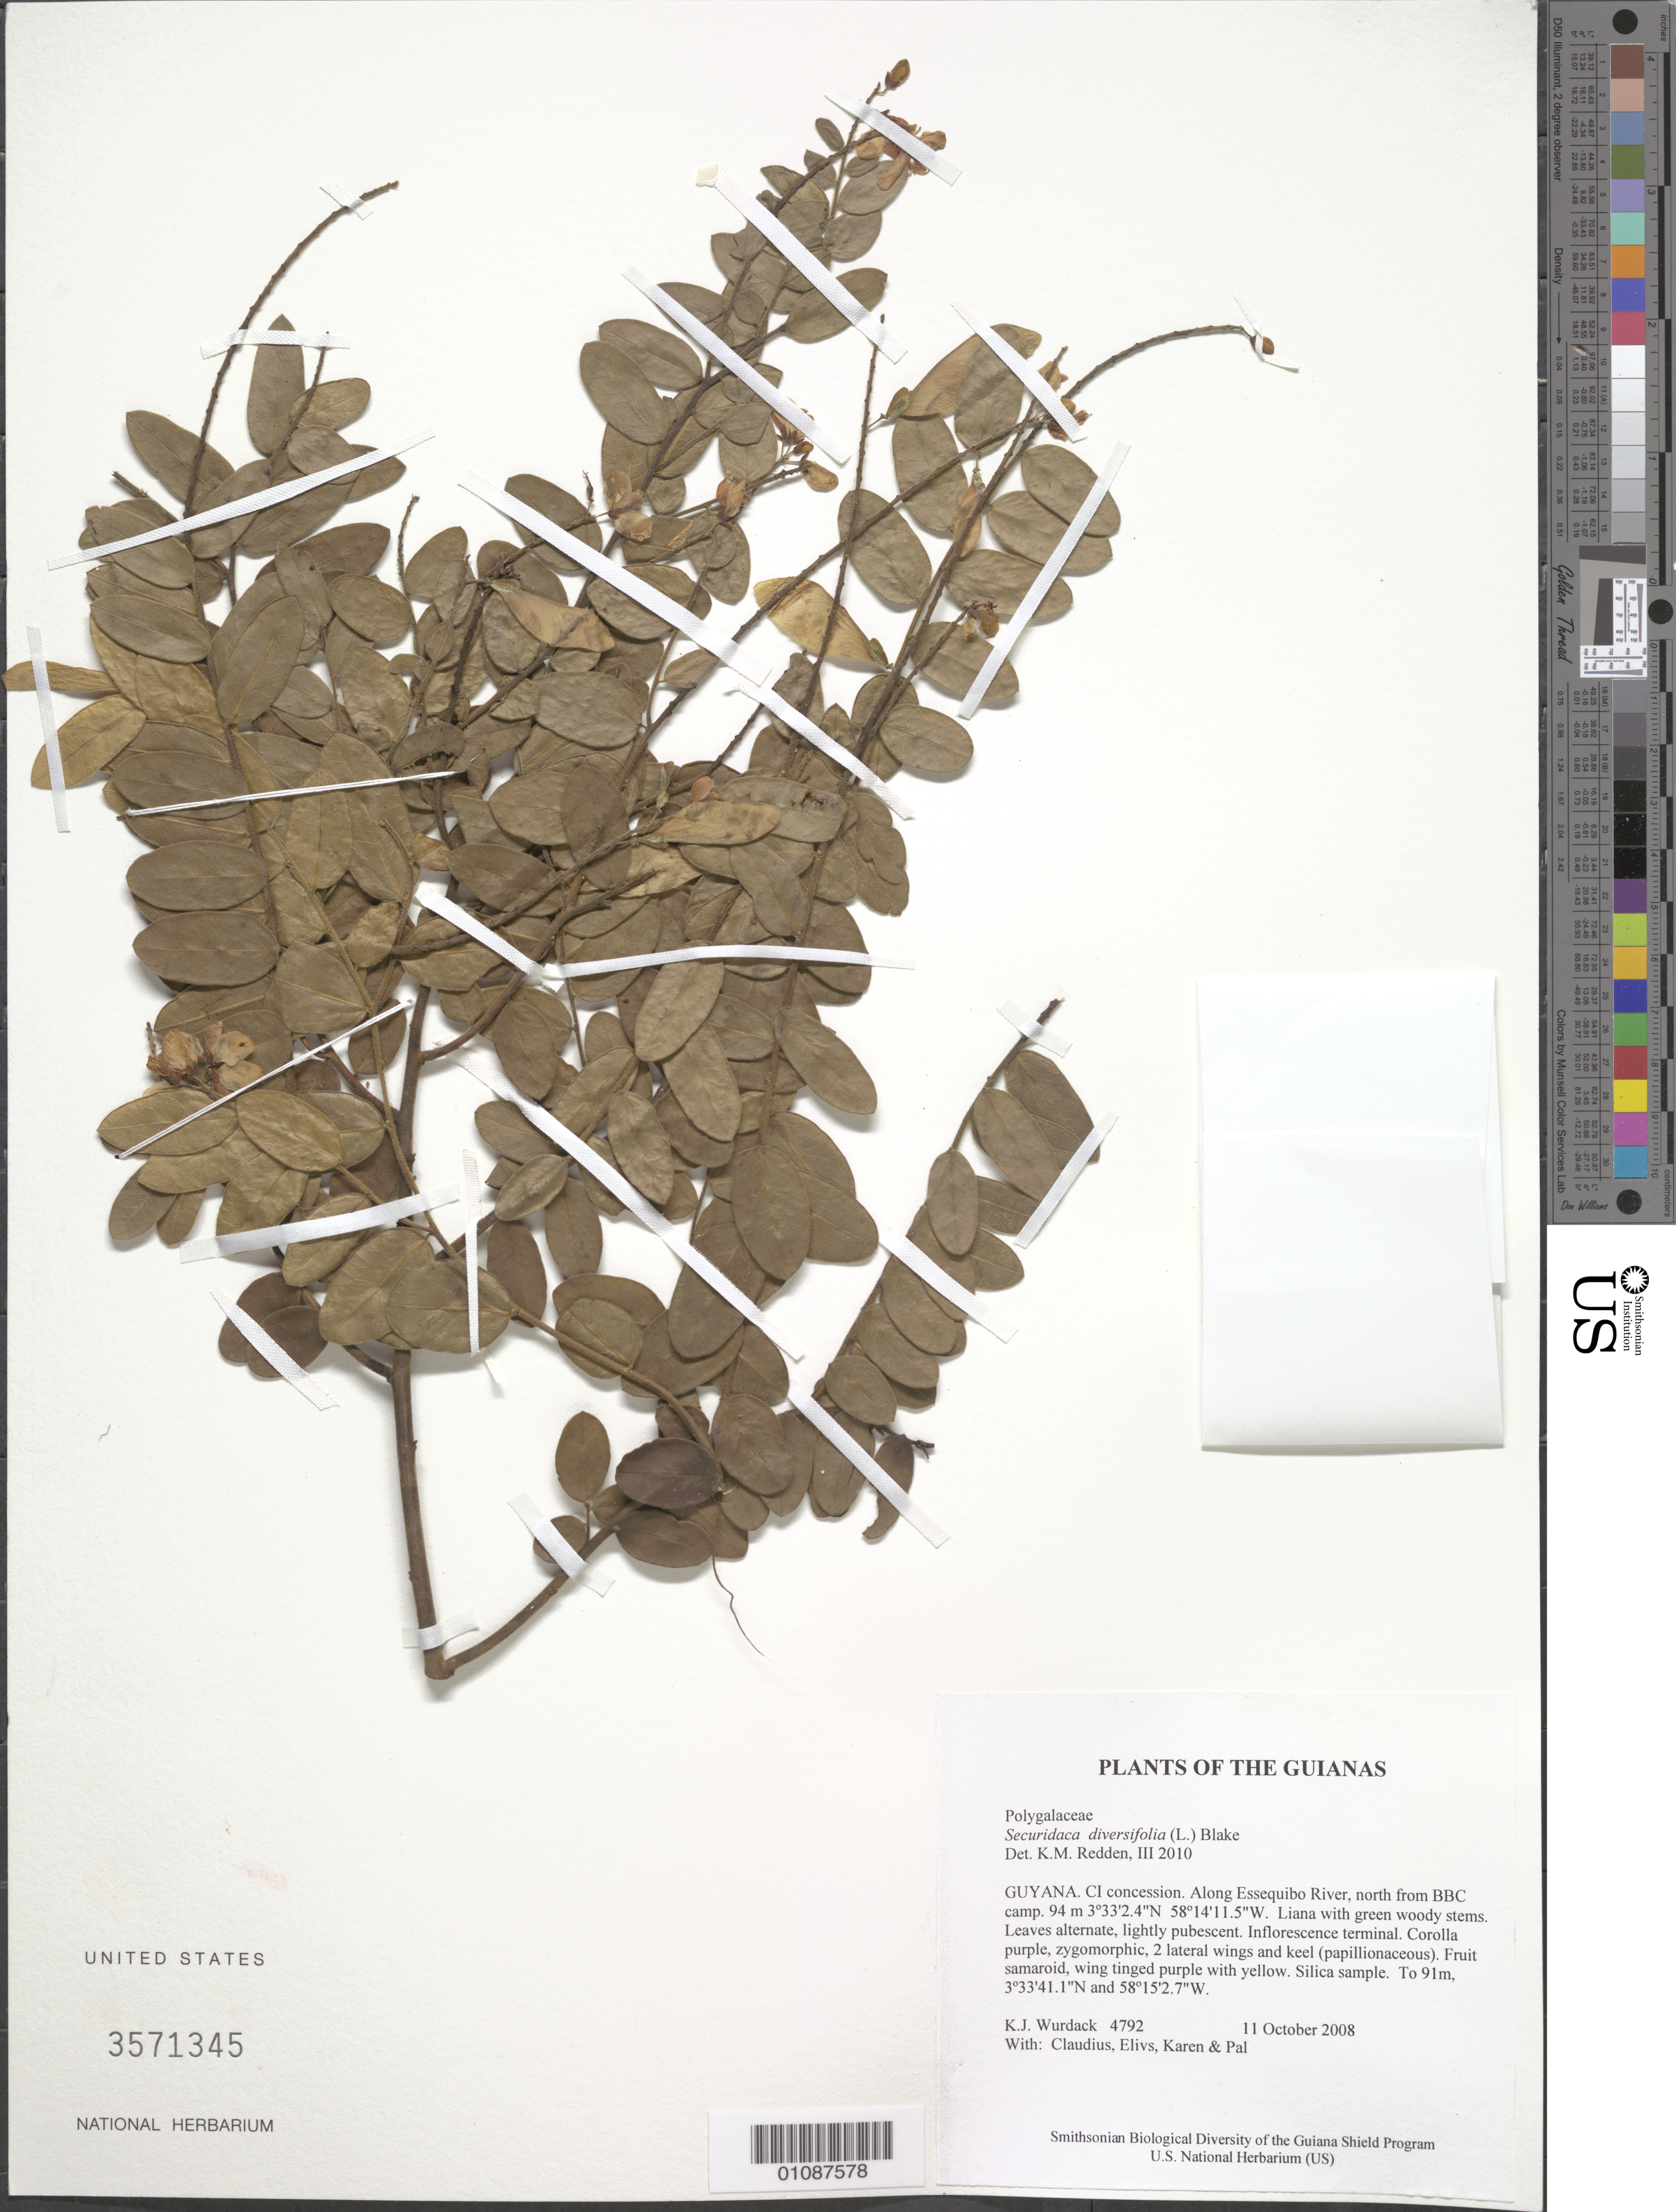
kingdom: Plantae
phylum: Tracheophyta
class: Magnoliopsida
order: Fabales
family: Polygalaceae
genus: Securidaca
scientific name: Securidaca diversifolia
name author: (L.) S.F. Blake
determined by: Redden, K. M.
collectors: K. Wurdack, C. Perry, E. Joseph, K. M. Redden & P. Ragnauth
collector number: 4792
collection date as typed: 11 October 2008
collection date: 2008-10-11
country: Guyana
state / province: U. Takutu-U. Essequibo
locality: CI concession. Along Essequibo River, north from BBC camp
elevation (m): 94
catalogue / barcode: US 3571345